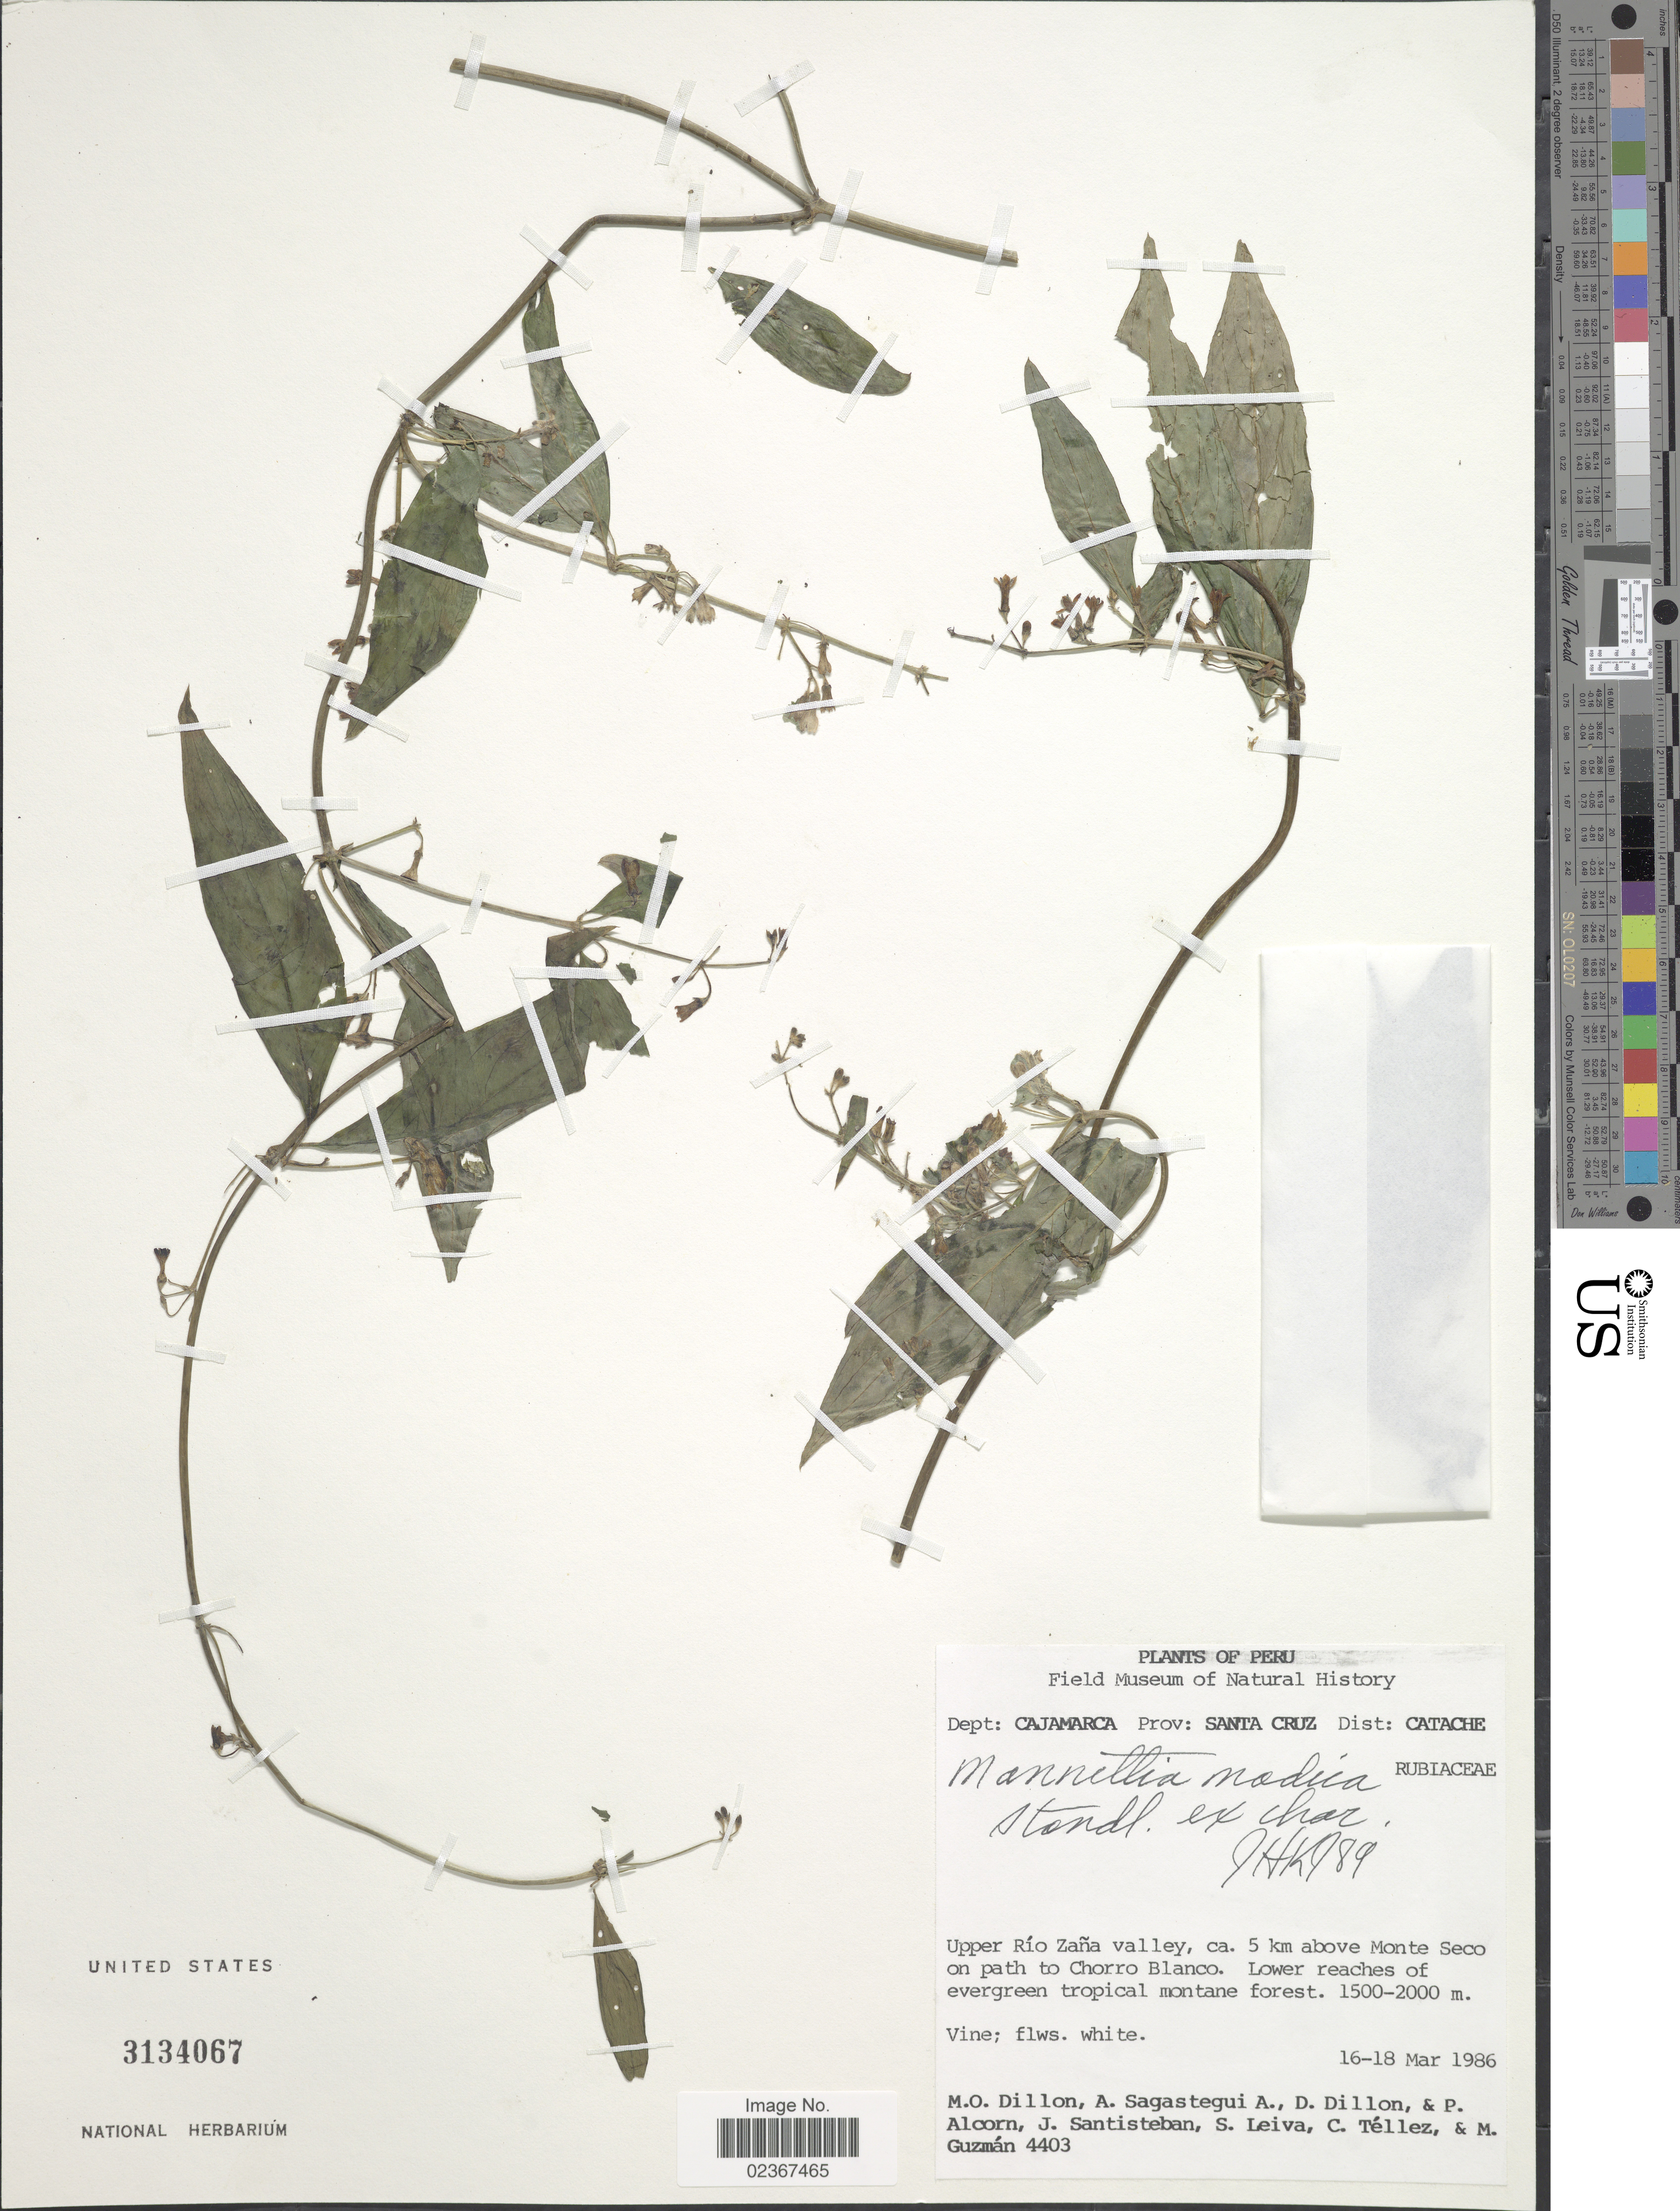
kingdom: Plantae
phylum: Tracheophyta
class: Magnoliopsida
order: Gentianales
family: Rubiaceae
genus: Manettia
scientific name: Manettia modica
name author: Standl.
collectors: M. O. Dillon, A. Sagástegui A., D. Dillon, P. Alcorn & et al.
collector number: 4403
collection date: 1986-03-16/1986-03-18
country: Peru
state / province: Cajamarca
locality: Prov. Santa Cruz, Dist. Catache. Upper Rio Zana valley, ca. 5 km above Monte Seco on path to Chorro Blanco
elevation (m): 1500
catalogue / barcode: US 3134067